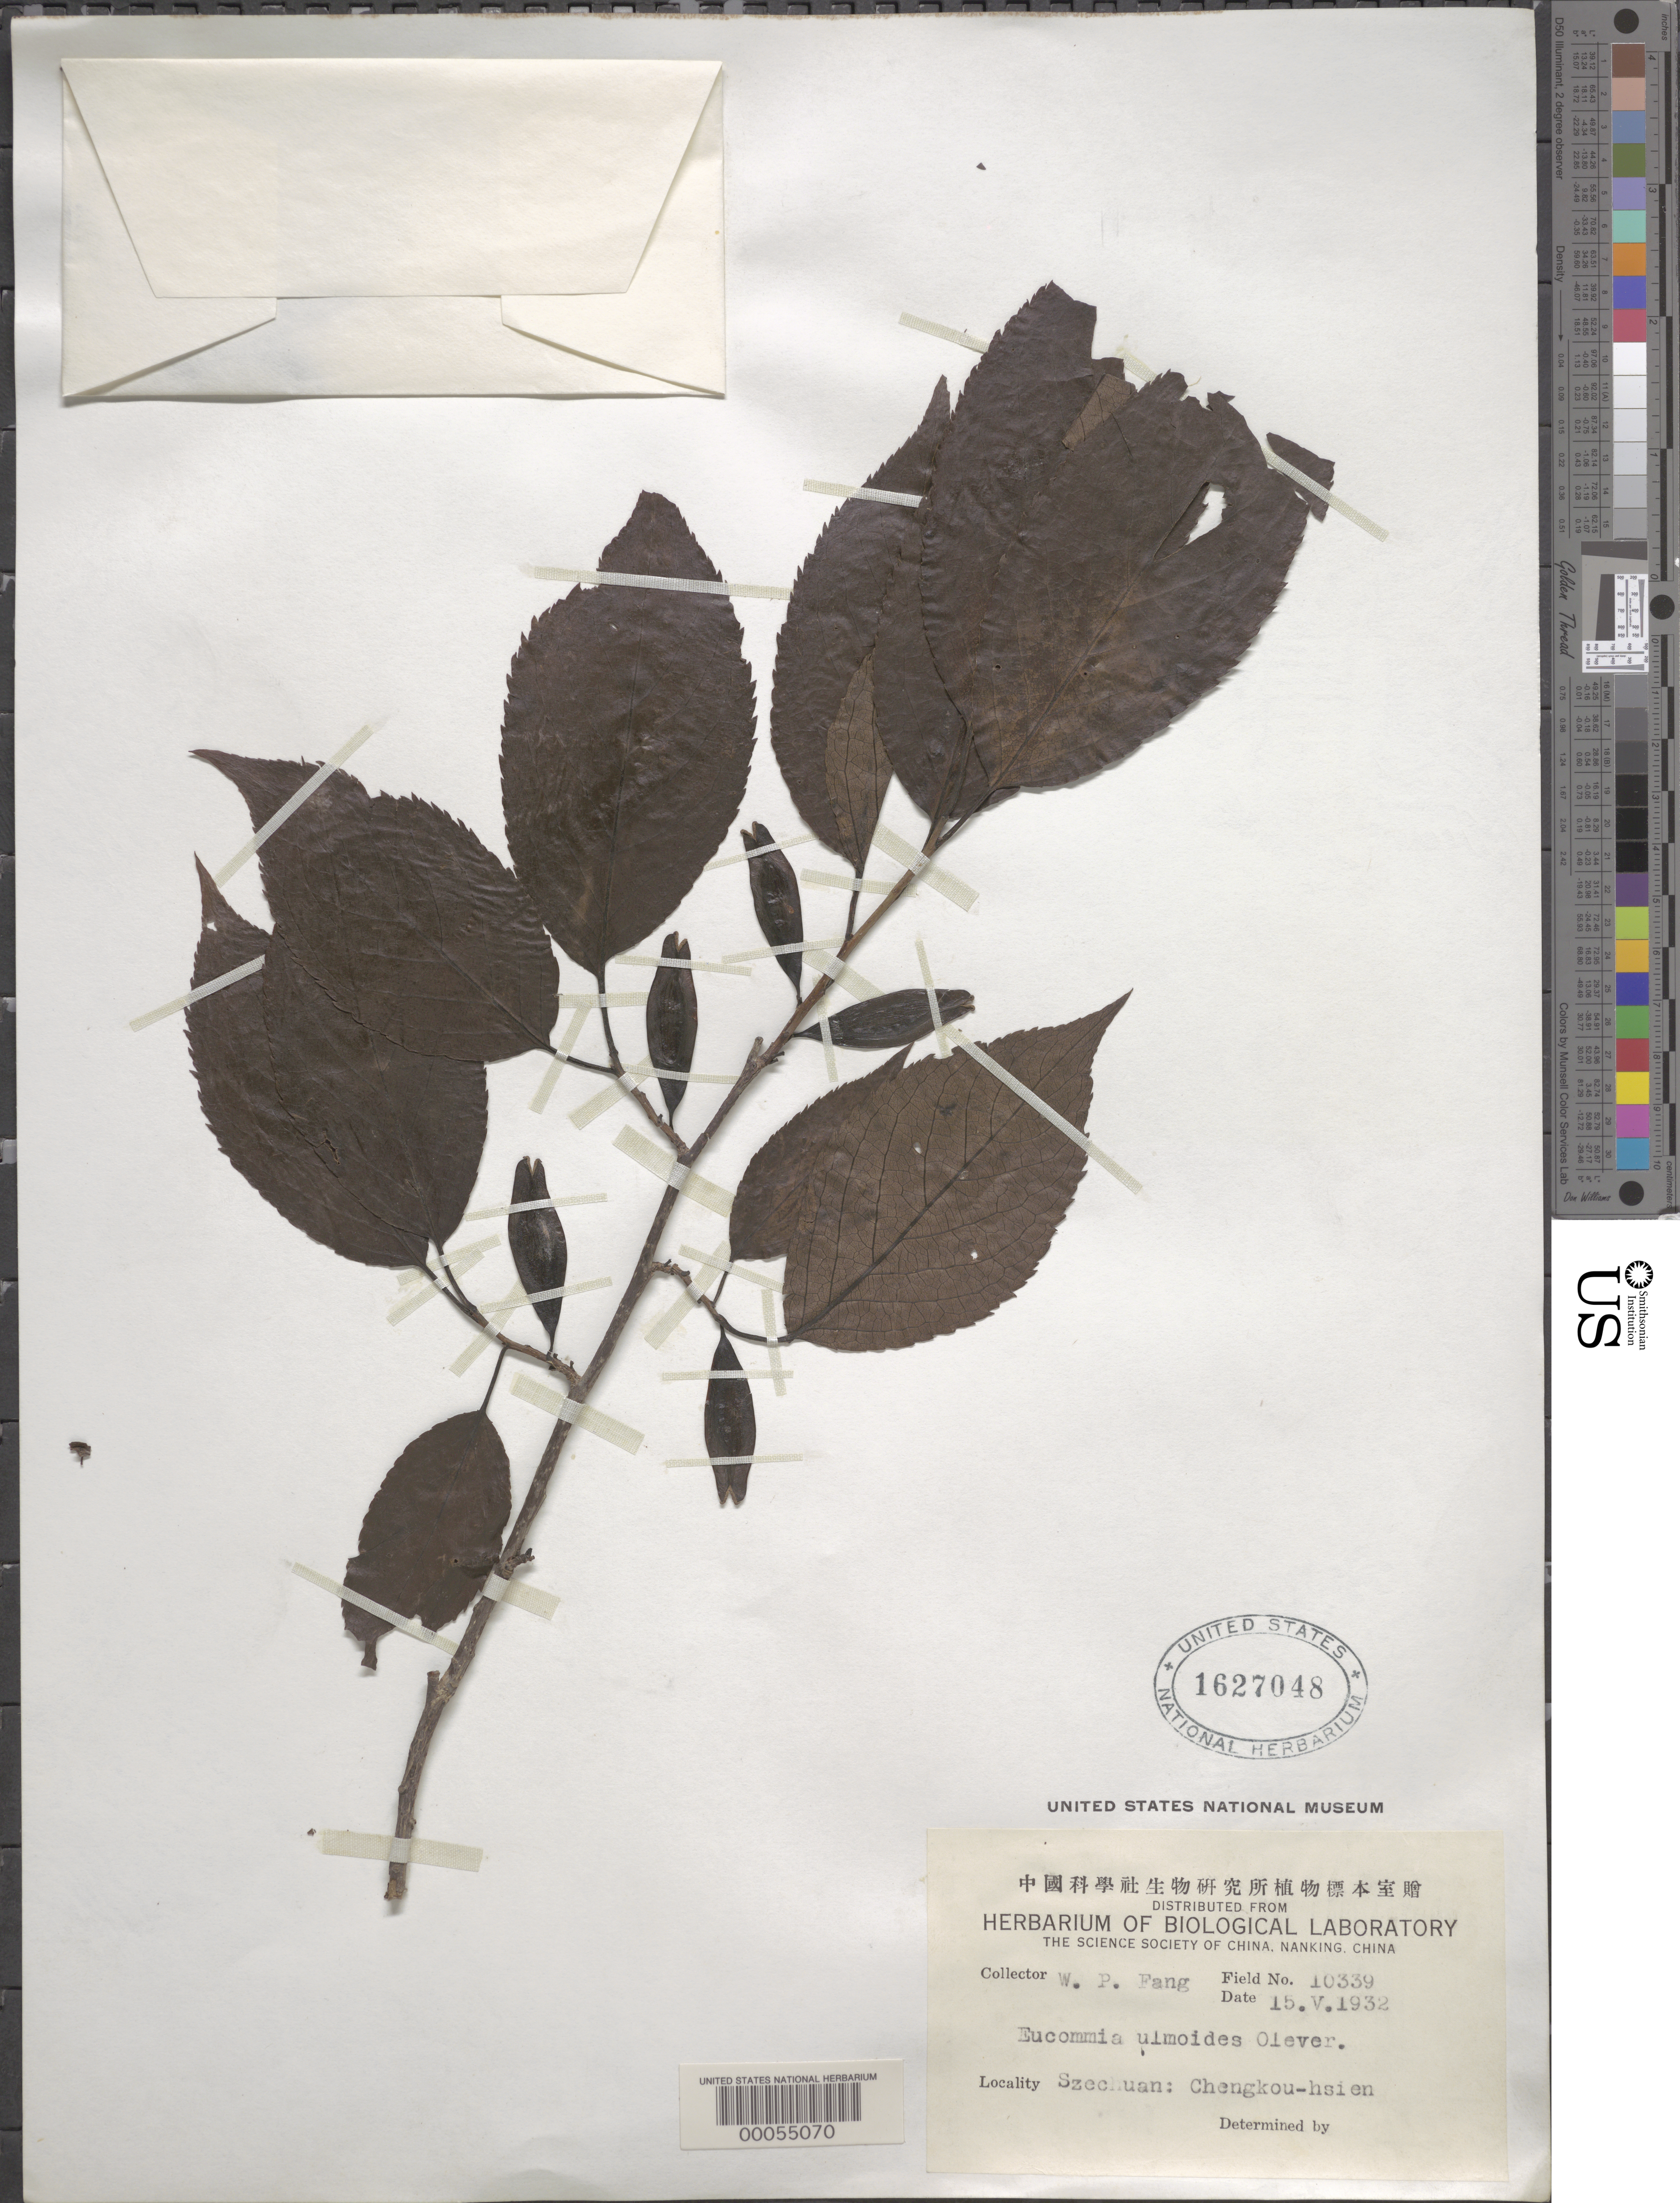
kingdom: Plantae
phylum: Tracheophyta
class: Magnoliopsida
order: Garryales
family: Eucommiaceae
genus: Eucommia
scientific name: Eucommia ulmoides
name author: Oliv.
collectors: W. P. Fang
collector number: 10339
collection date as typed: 15 May 1932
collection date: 1932-05-15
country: China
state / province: Sichuan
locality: Chengkou-hsien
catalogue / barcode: US 1627048